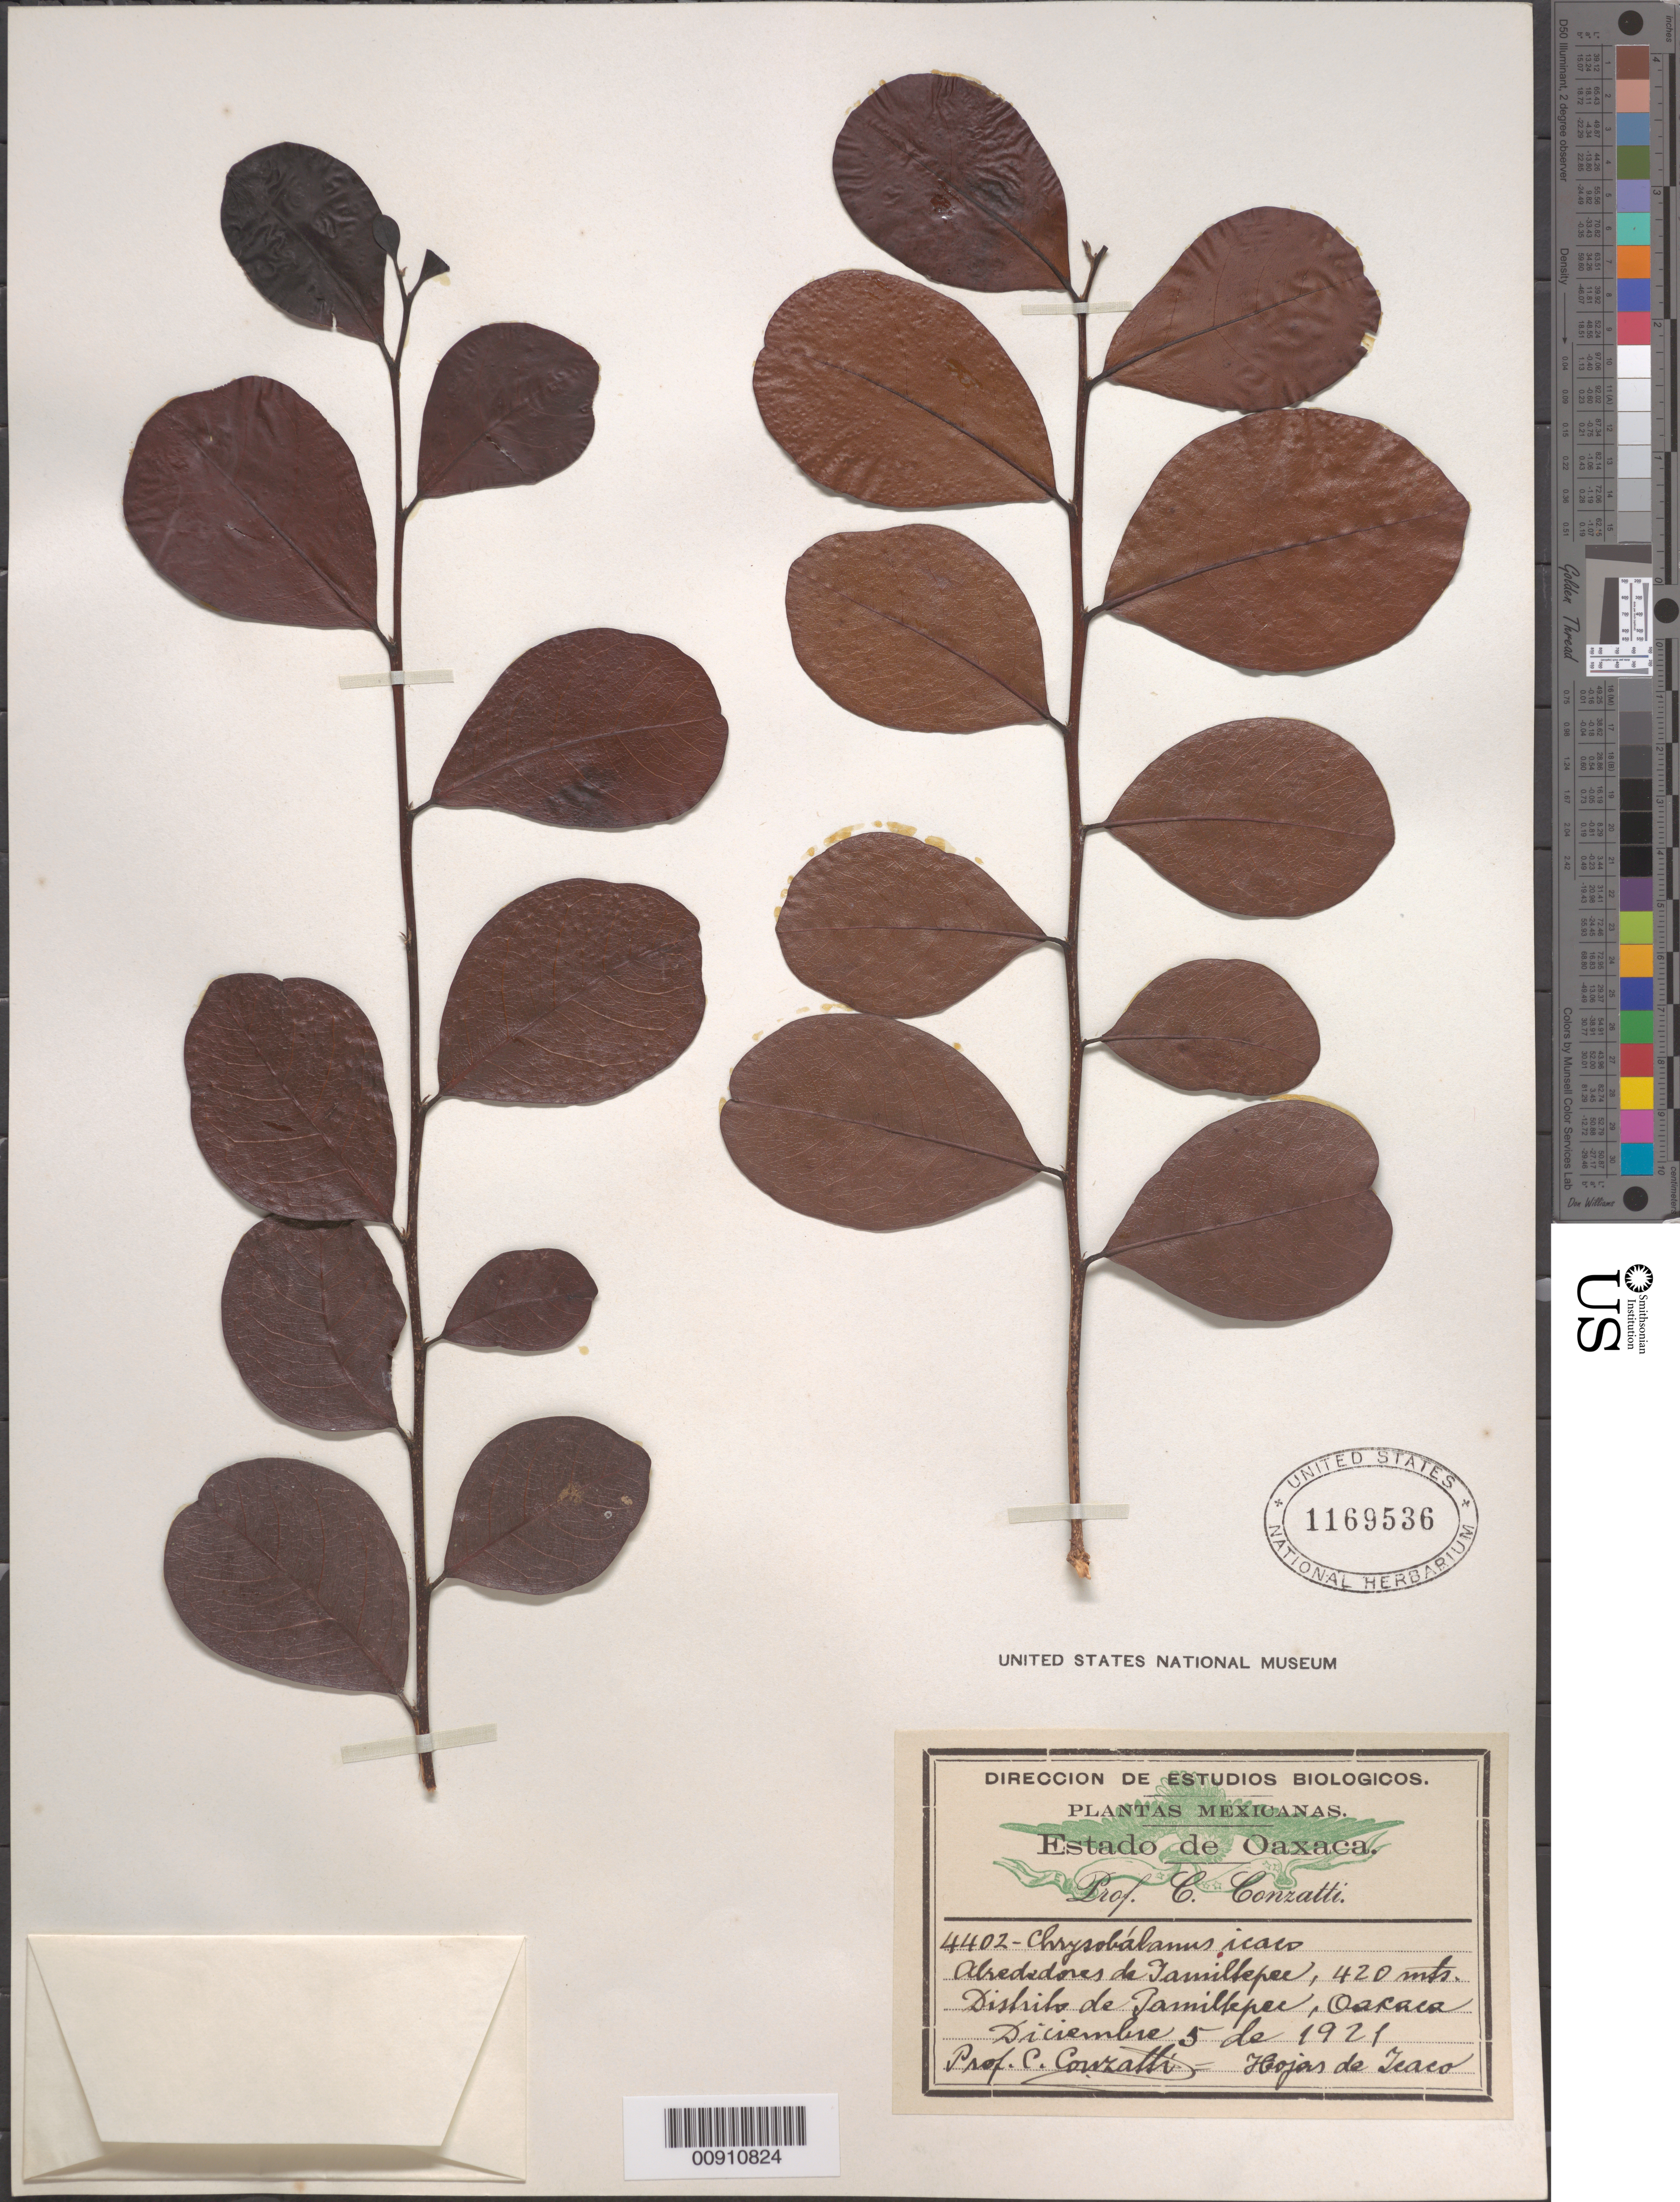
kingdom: Plantae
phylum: Tracheophyta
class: Magnoliopsida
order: Malpighiales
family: Chrysobalanaceae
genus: Chrysobalanus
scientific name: Chrysobalanus icaco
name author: L.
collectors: C. Conzatti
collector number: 4402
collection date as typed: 05 Dec 1921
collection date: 1921-12-05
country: Mexico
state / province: Oaxaca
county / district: Jamiltepec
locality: Alrededores de Jamiltepe, Distrito de Jamiltepec, Oaxaca.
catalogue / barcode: US 1169536